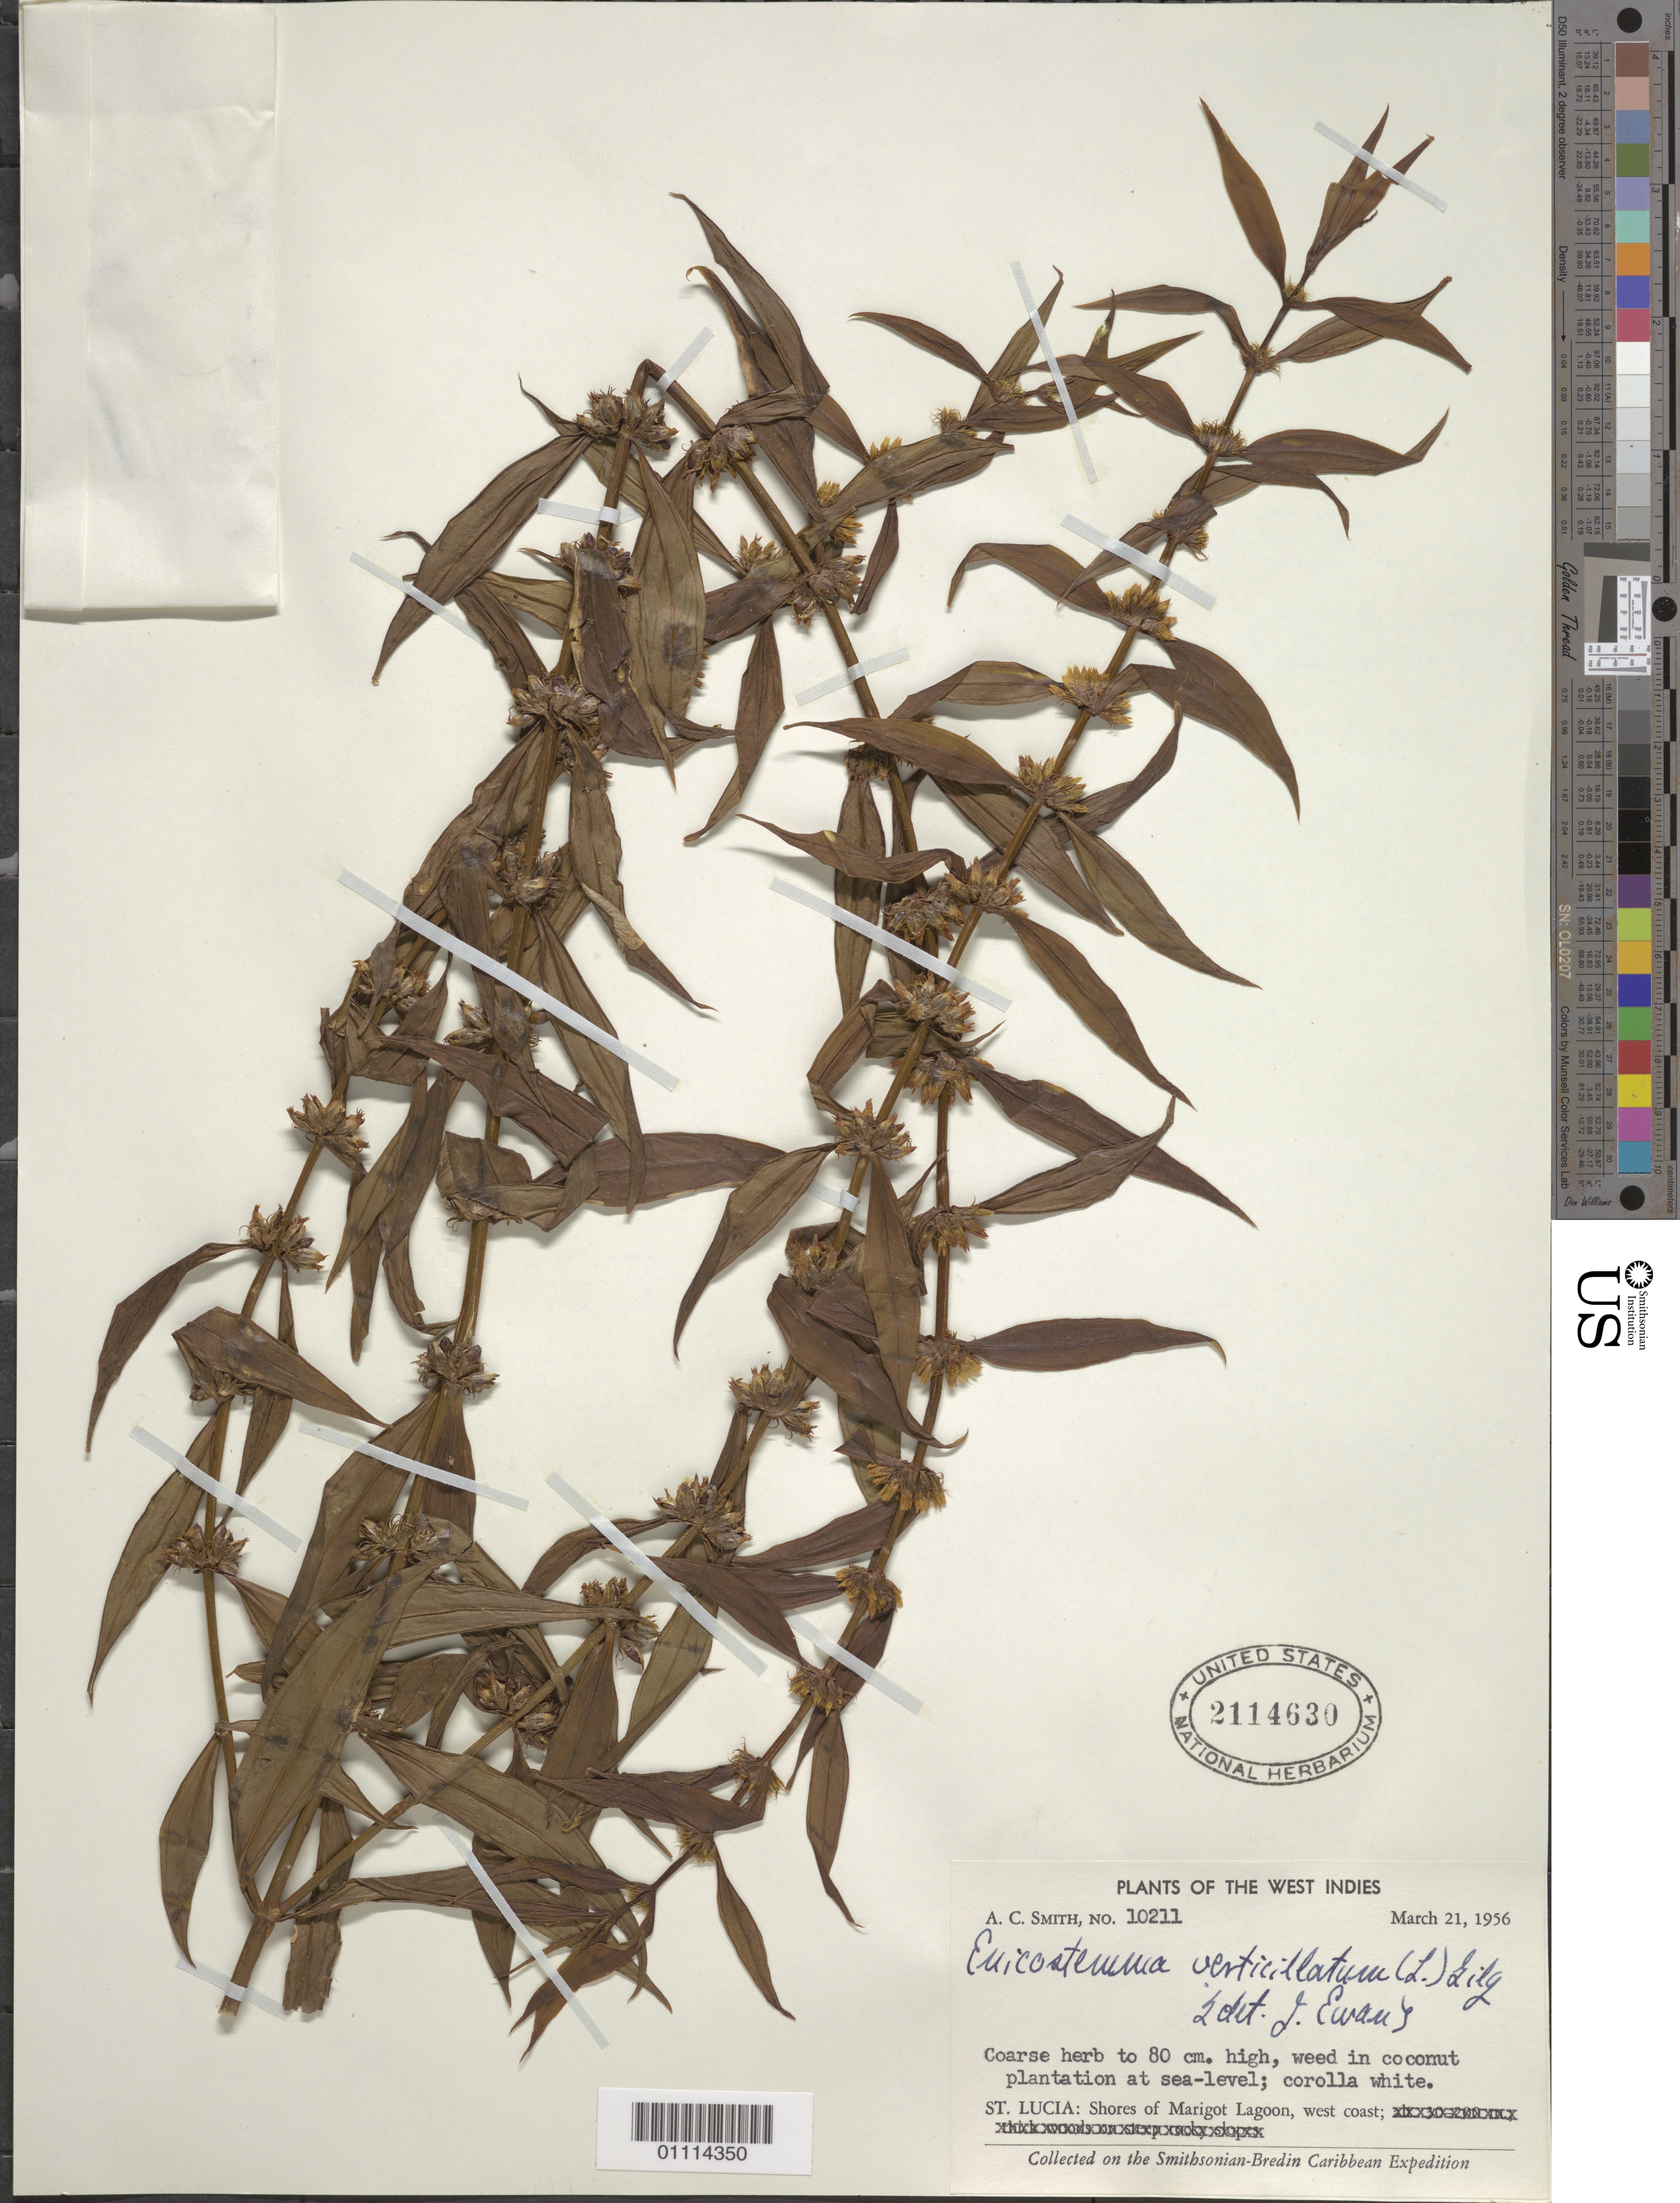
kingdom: Plantae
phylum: Tracheophyta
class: Magnoliopsida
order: Gentianales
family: Gentianaceae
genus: Enicostema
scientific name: Enicostema verticillatum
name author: (L.) Engl.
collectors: A. C. Smith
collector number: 10211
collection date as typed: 21 Mar 1956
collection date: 1956-03-21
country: St. Lucia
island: St. Lucia I.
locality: Shores of Marigot Lagoon, W coast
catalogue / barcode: US 2114630